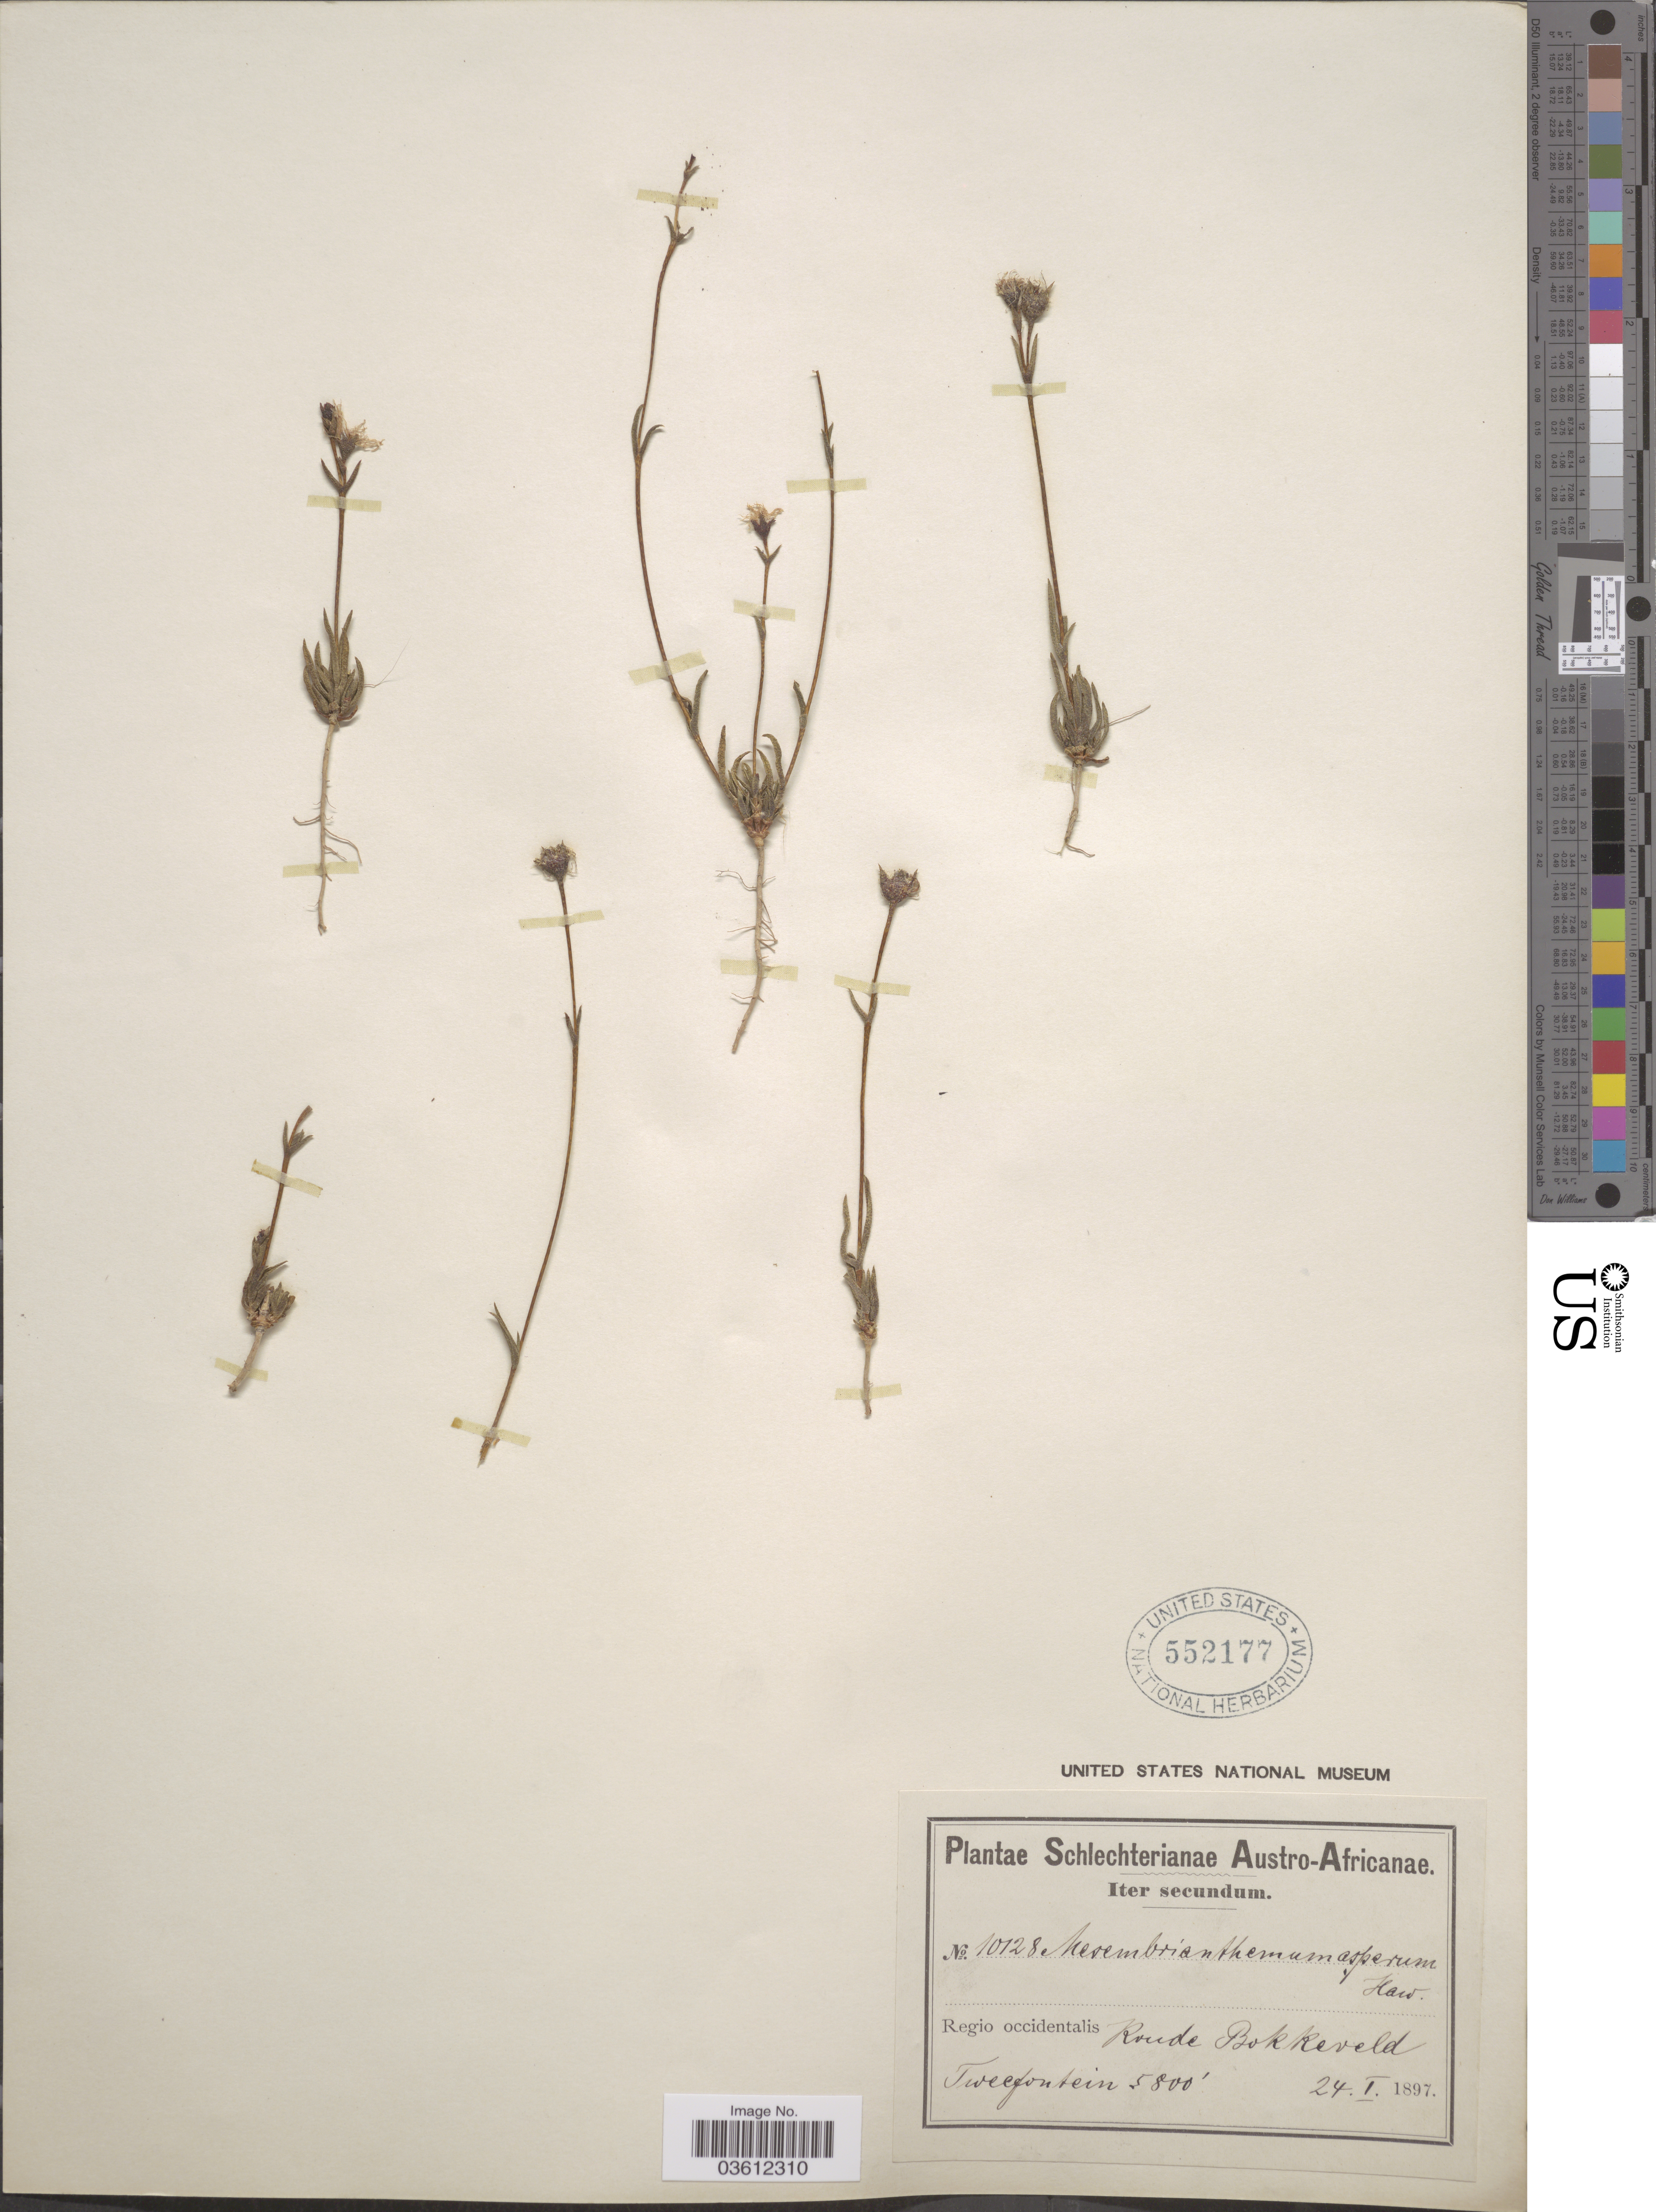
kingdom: Plantae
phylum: Tracheophyta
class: Magnoliopsida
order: Caryophyllales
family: Aizoaceae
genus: Mesembryanthemum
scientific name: Mesembryanthemum nudicaule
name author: A. Berger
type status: Isotype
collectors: Schlechter, --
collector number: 10128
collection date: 1897-01-24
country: South Africa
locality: Austro-Africanae. Regio occidentalis. Koude Bokkeveld Tweefontein.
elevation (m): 1768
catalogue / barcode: US 552177